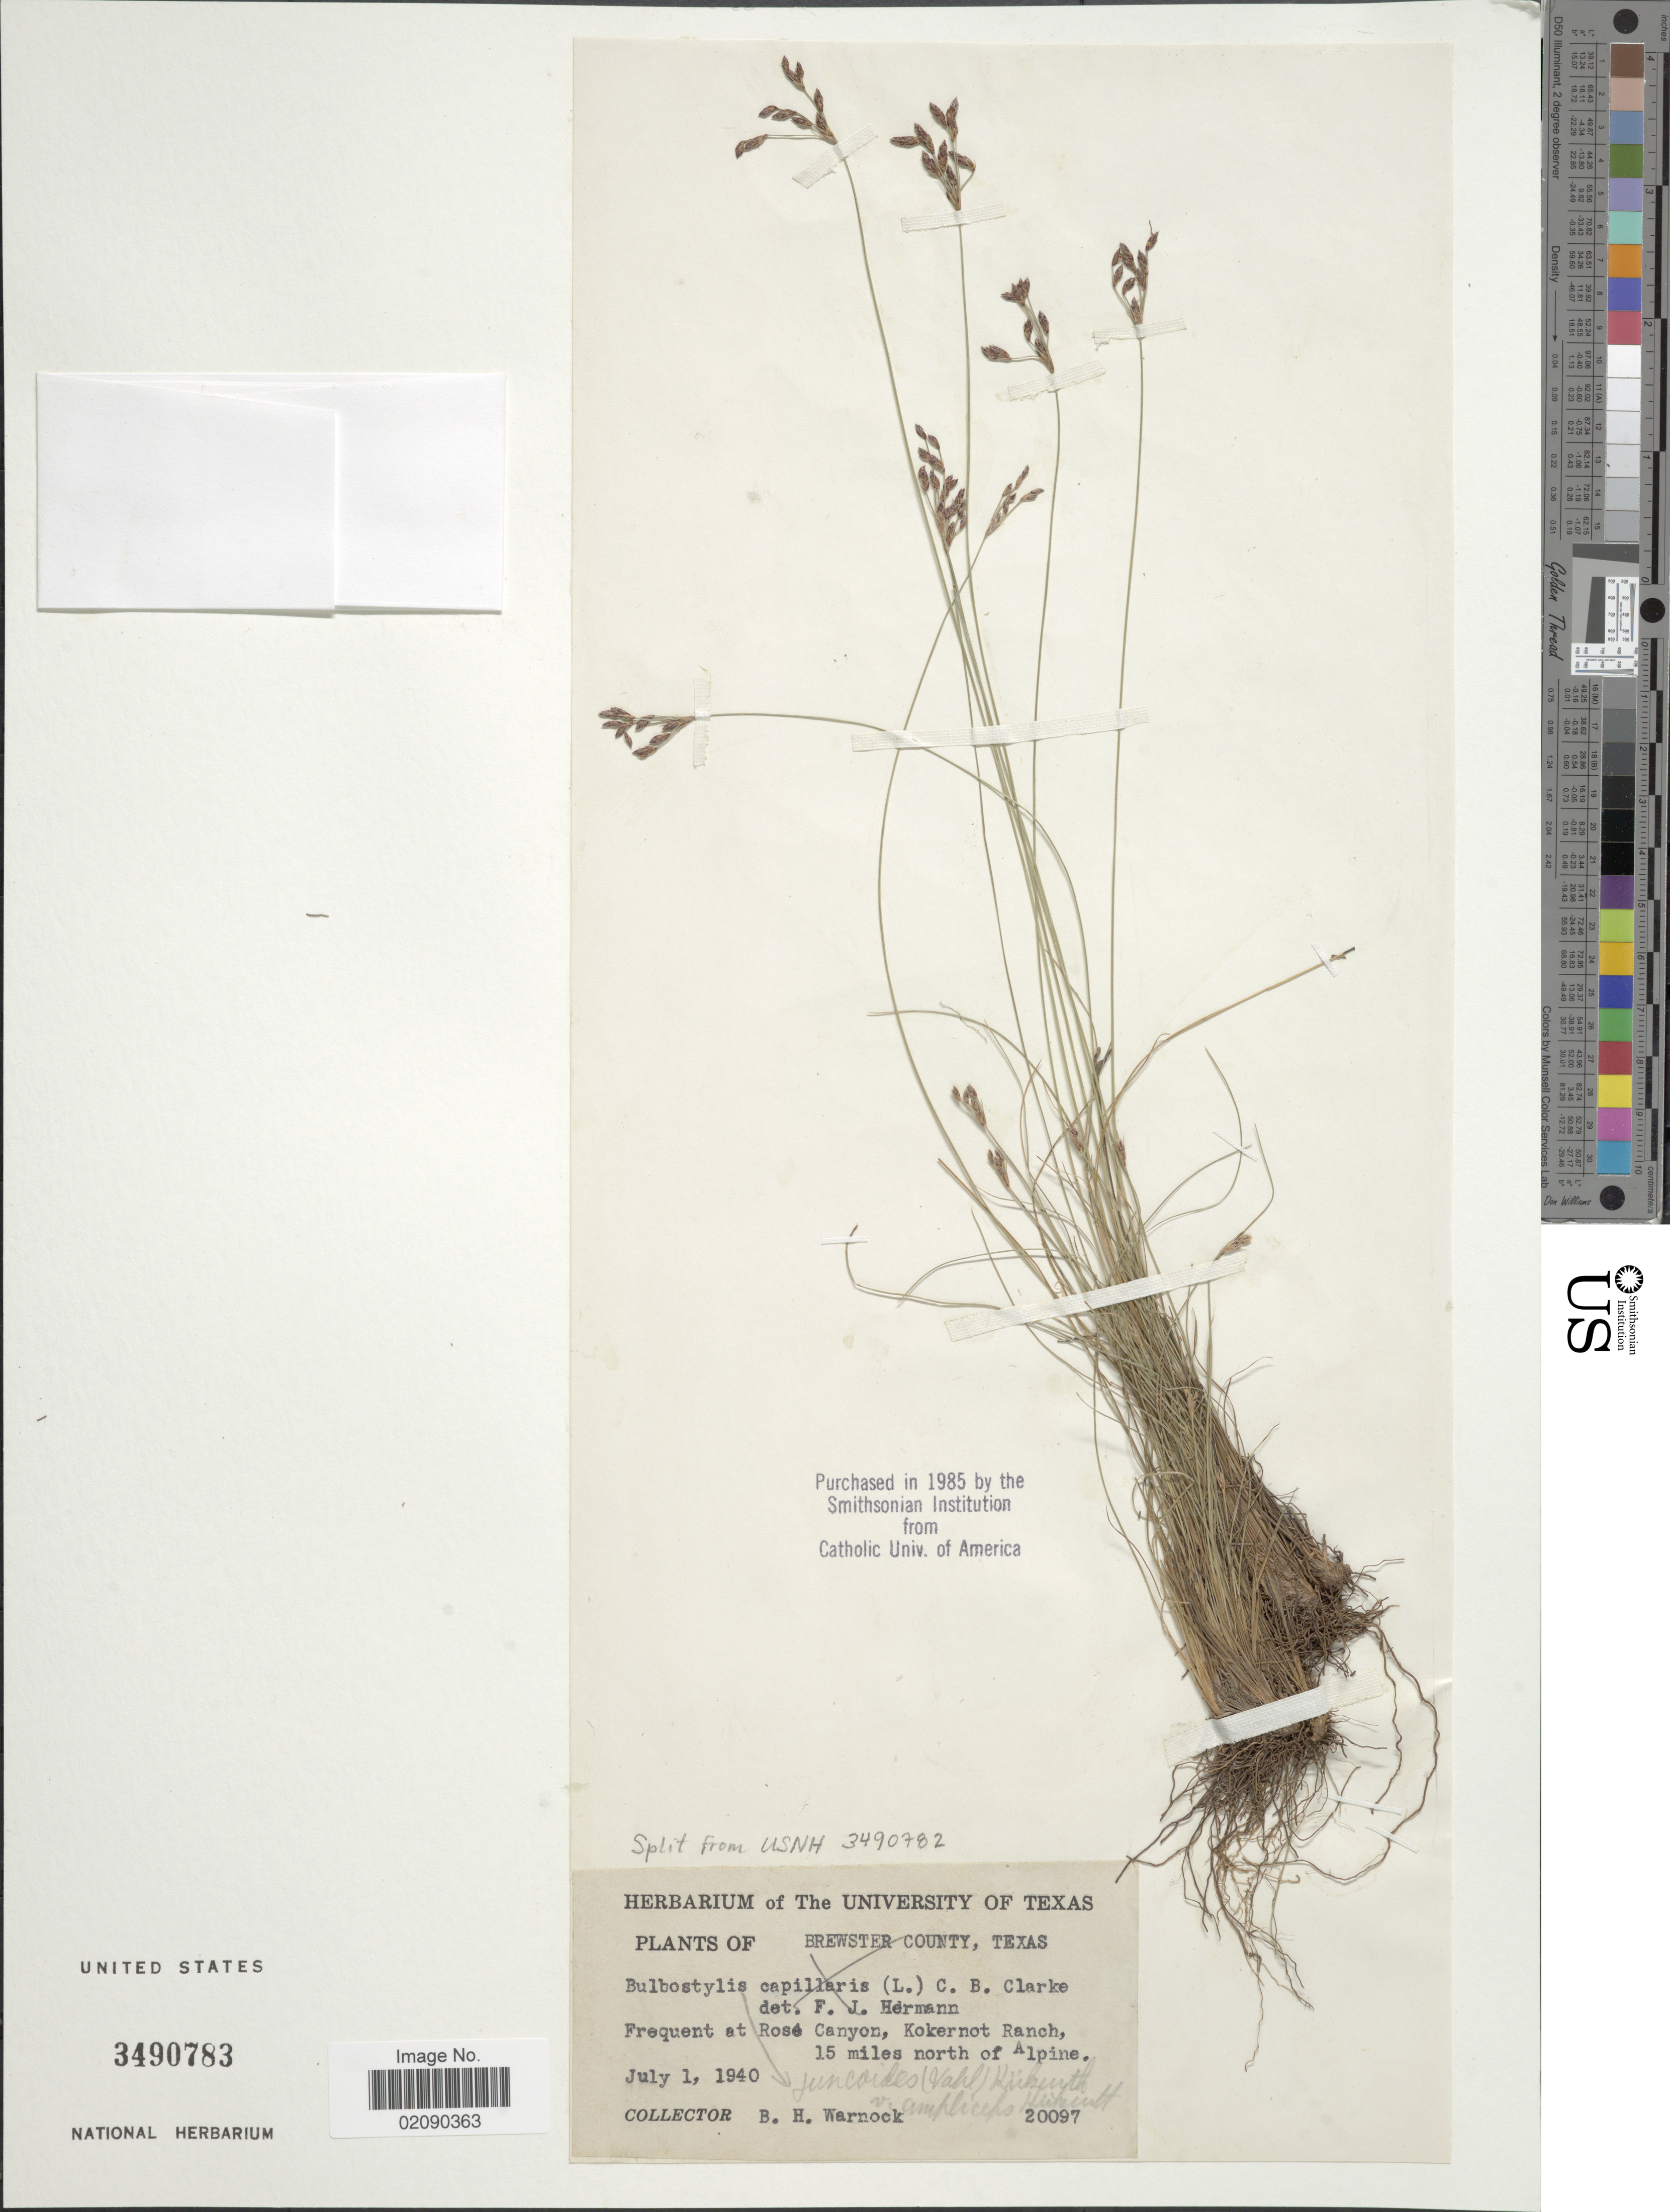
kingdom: Plantae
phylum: Tracheophyta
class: Liliopsida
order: Poales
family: Cyperaceae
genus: Bulbostylis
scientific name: Bulbostylis juncoides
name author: (Vahl) Kük. ex Herter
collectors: B. H. Warnock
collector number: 20097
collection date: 1940-07-01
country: United States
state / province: Texas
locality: Brewster County. Rose Canyon, Kokernot Ranch, 15 miles north of Alpine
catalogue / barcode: US 3490783